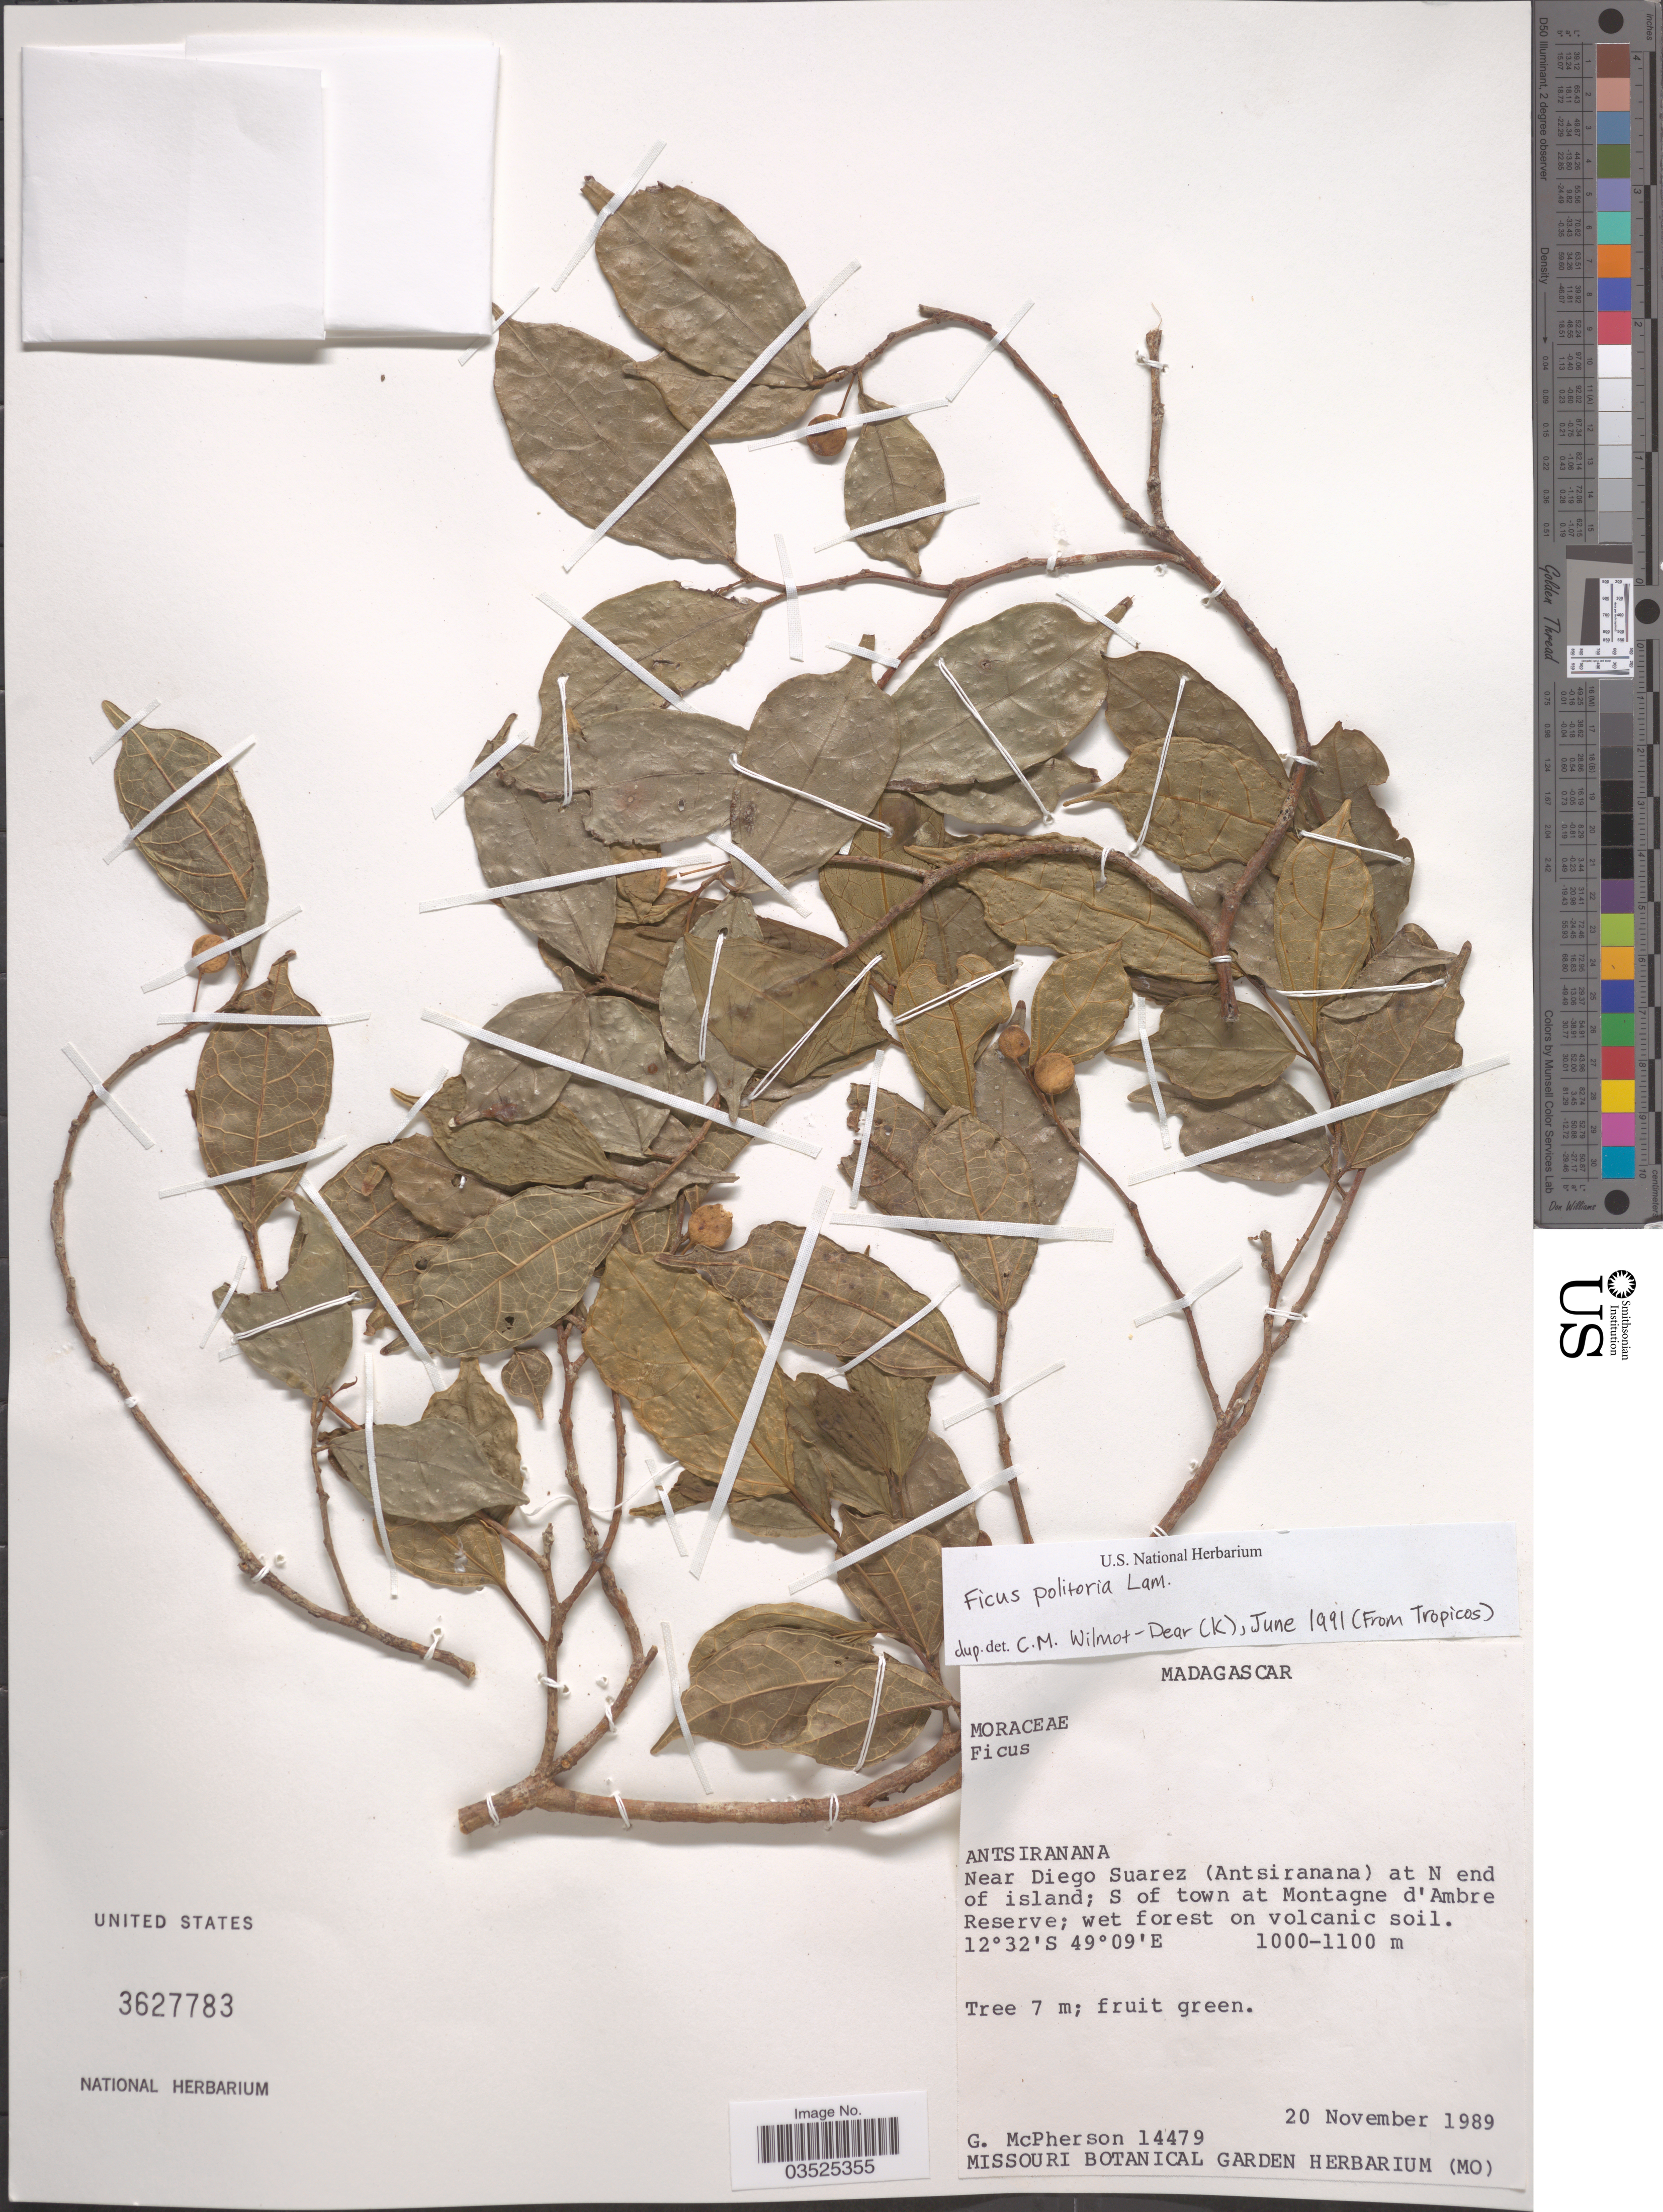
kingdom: Plantae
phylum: Tracheophyta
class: Magnoliopsida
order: Rosales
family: Moraceae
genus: Ficus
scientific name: Ficus politoria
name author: Lam.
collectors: G. McPherson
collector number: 14479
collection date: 1989-11-20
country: Madagascar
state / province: Diana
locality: Near Diego Suarez (Antsiranana) at N end of island; S of town at Montagne d'Ambre Reserve.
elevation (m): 1000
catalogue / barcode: US 3627783